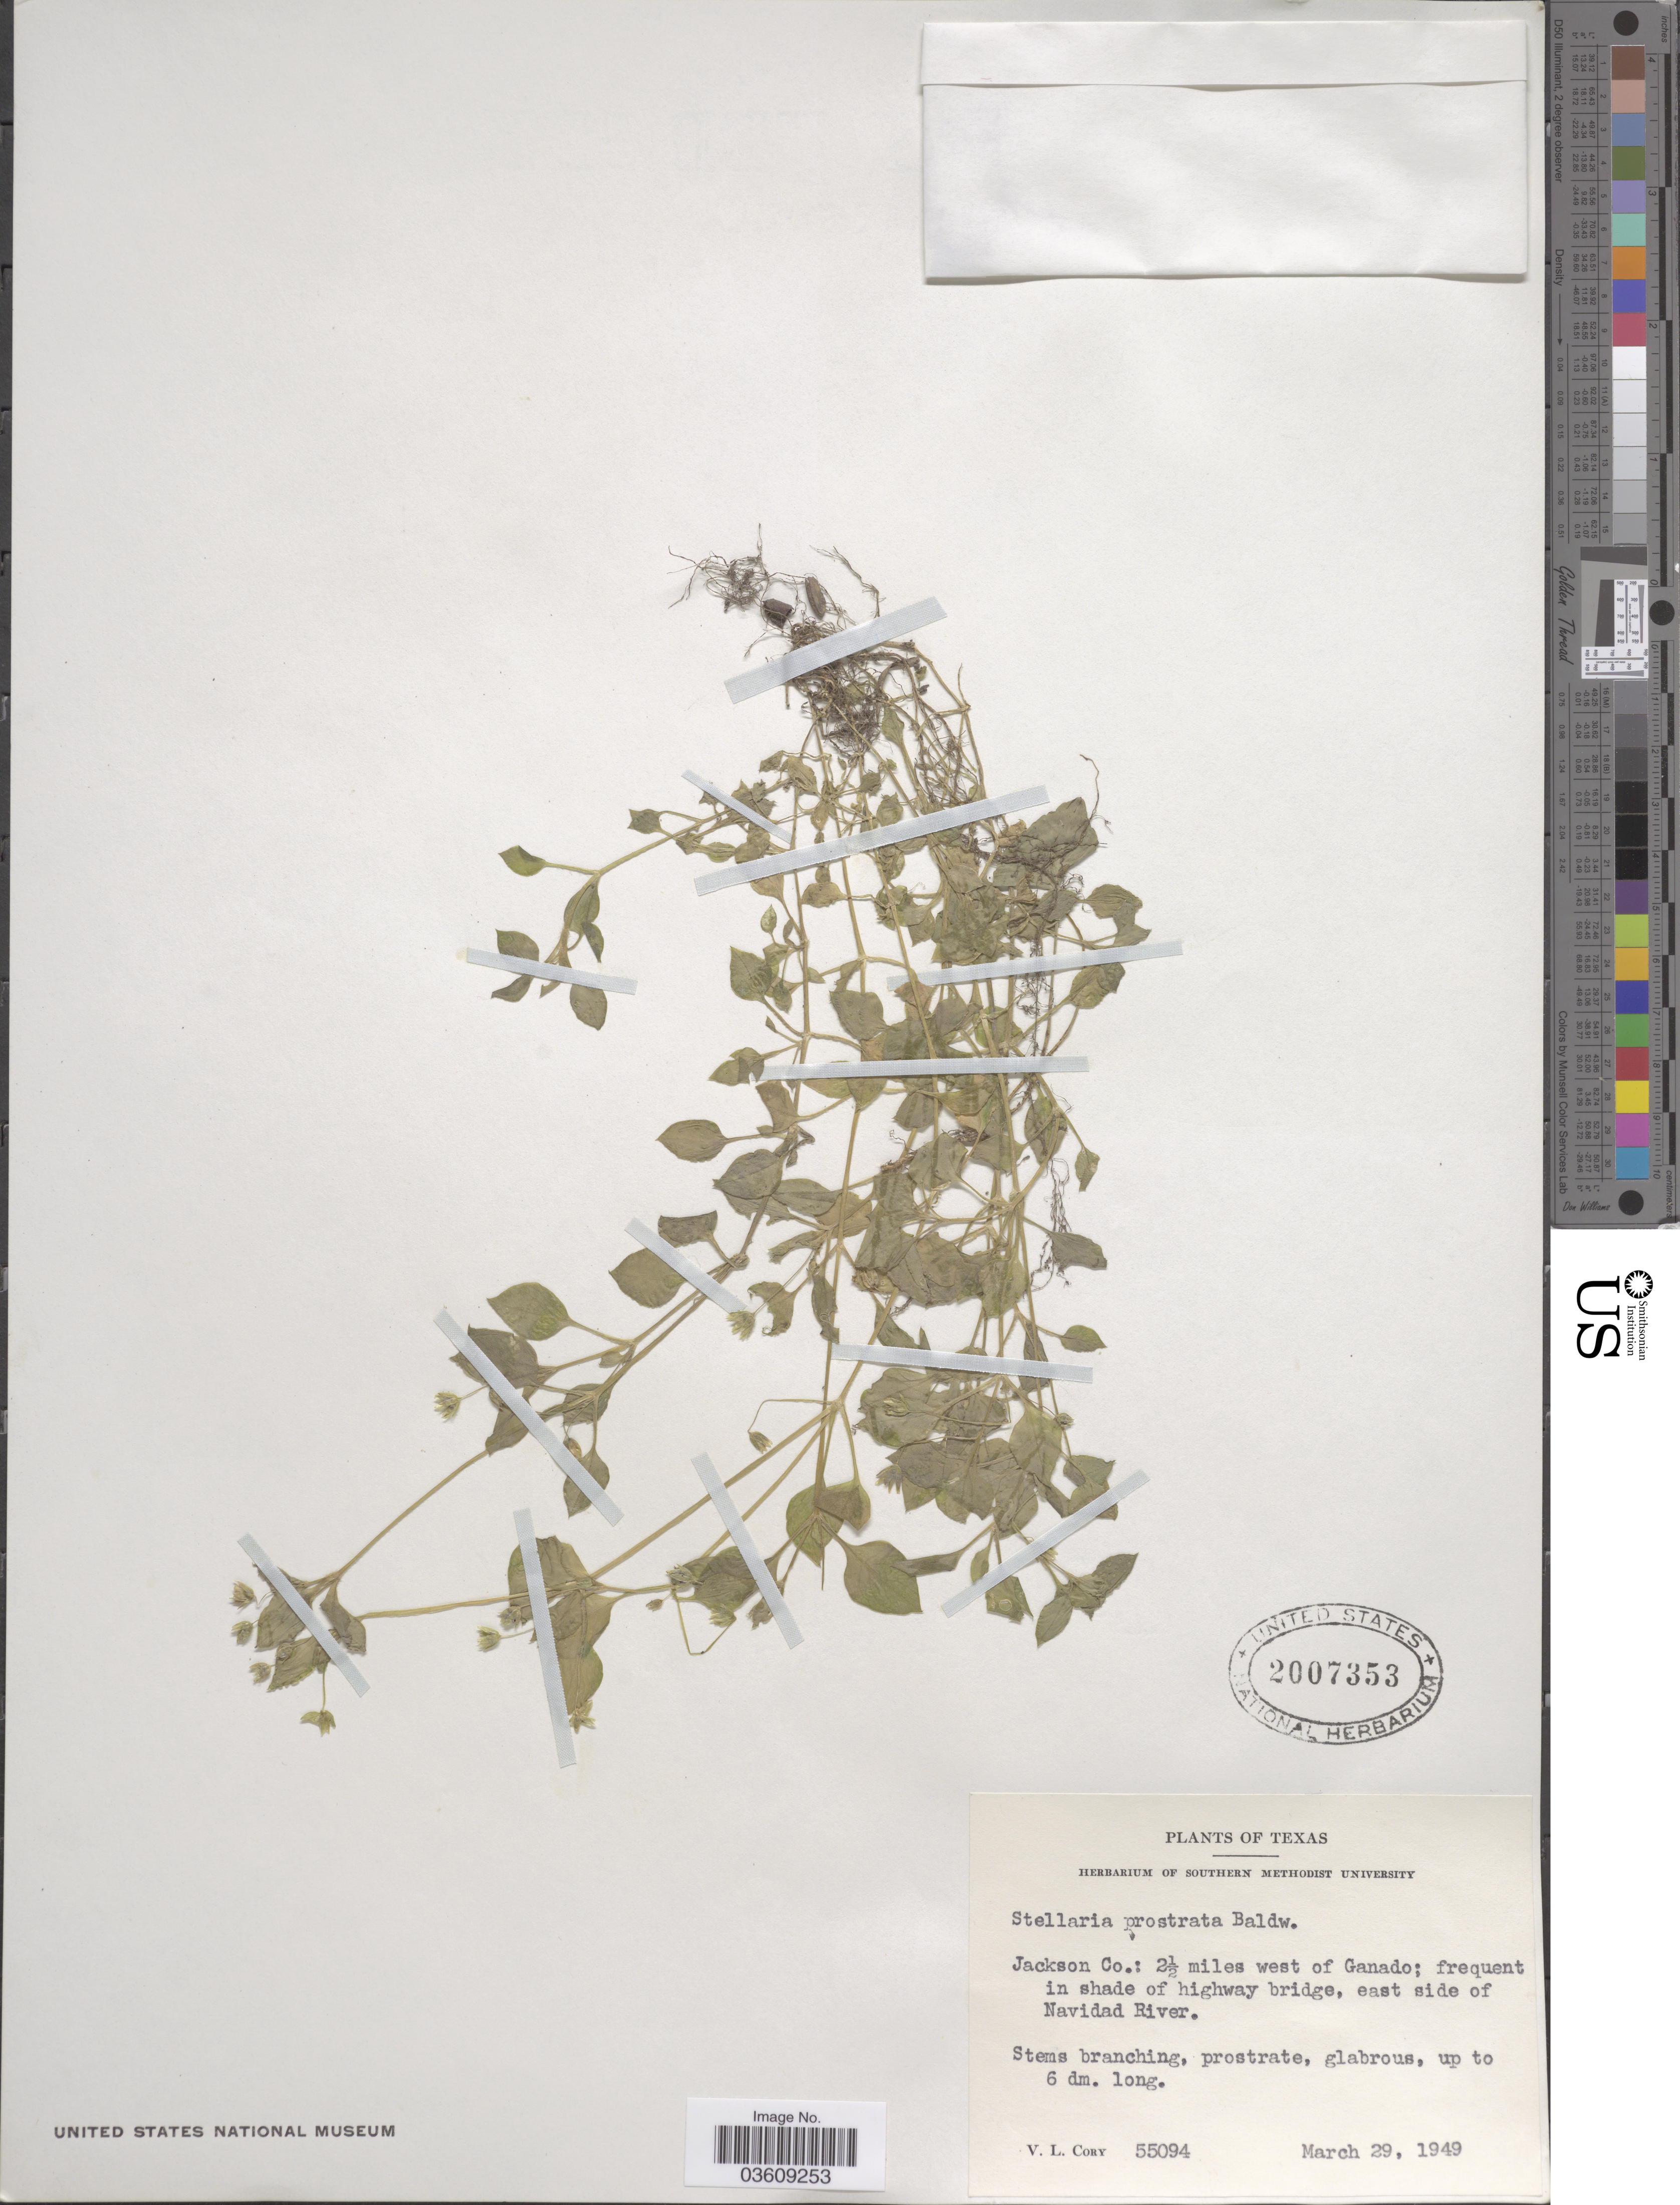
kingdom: Plantae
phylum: Tracheophyta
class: Magnoliopsida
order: Caryophyllales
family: Caryophyllaceae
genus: Stellaria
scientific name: Stellaria media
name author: (L.) Vill.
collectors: V. Cory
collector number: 55094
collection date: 1949-03-29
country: United States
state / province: Texas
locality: Jackson Co.: 2½ miles west of Ganado; frequent in shade of highway bridge, east side of Navidad River.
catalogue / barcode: US 2007353